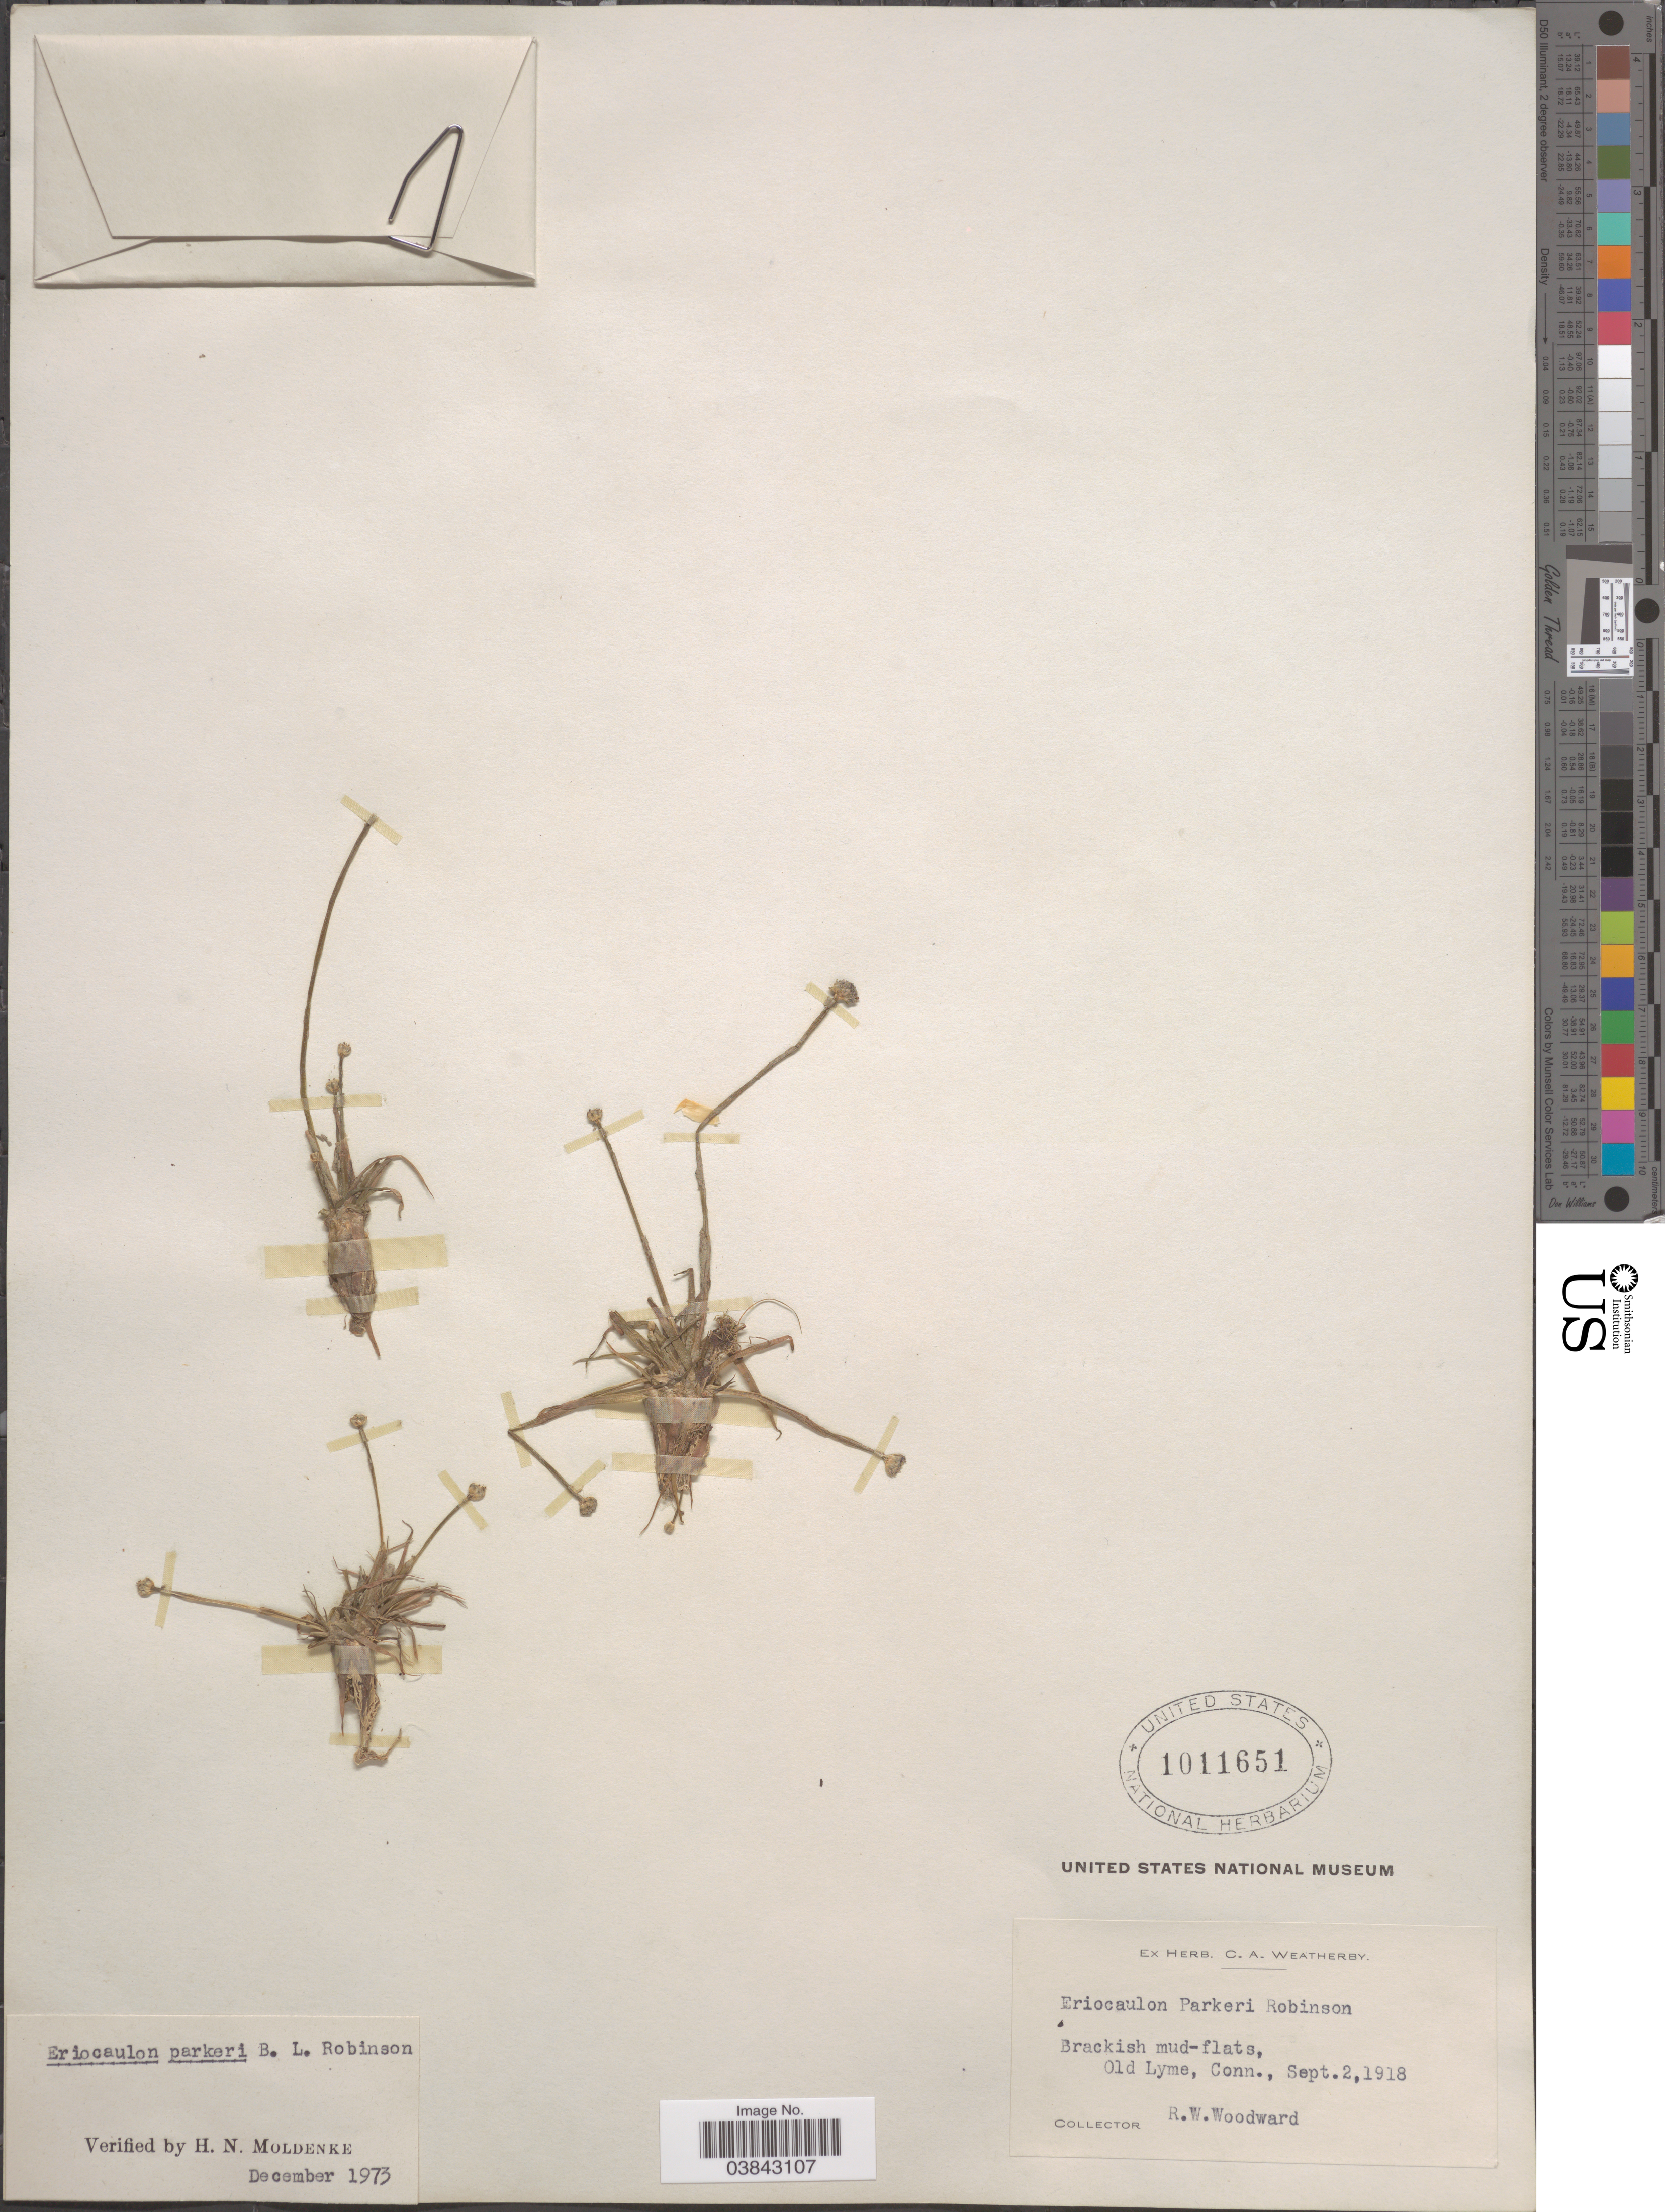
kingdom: Plantae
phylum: Tracheophyta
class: Liliopsida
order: Poales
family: Eriocaulaceae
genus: Eriocaulon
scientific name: Eriocaulon parkeri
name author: B.L. Rob.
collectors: R. Woodward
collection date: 1918-09-02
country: United States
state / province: Connecticut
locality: Old Lyme.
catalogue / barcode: US 1011651